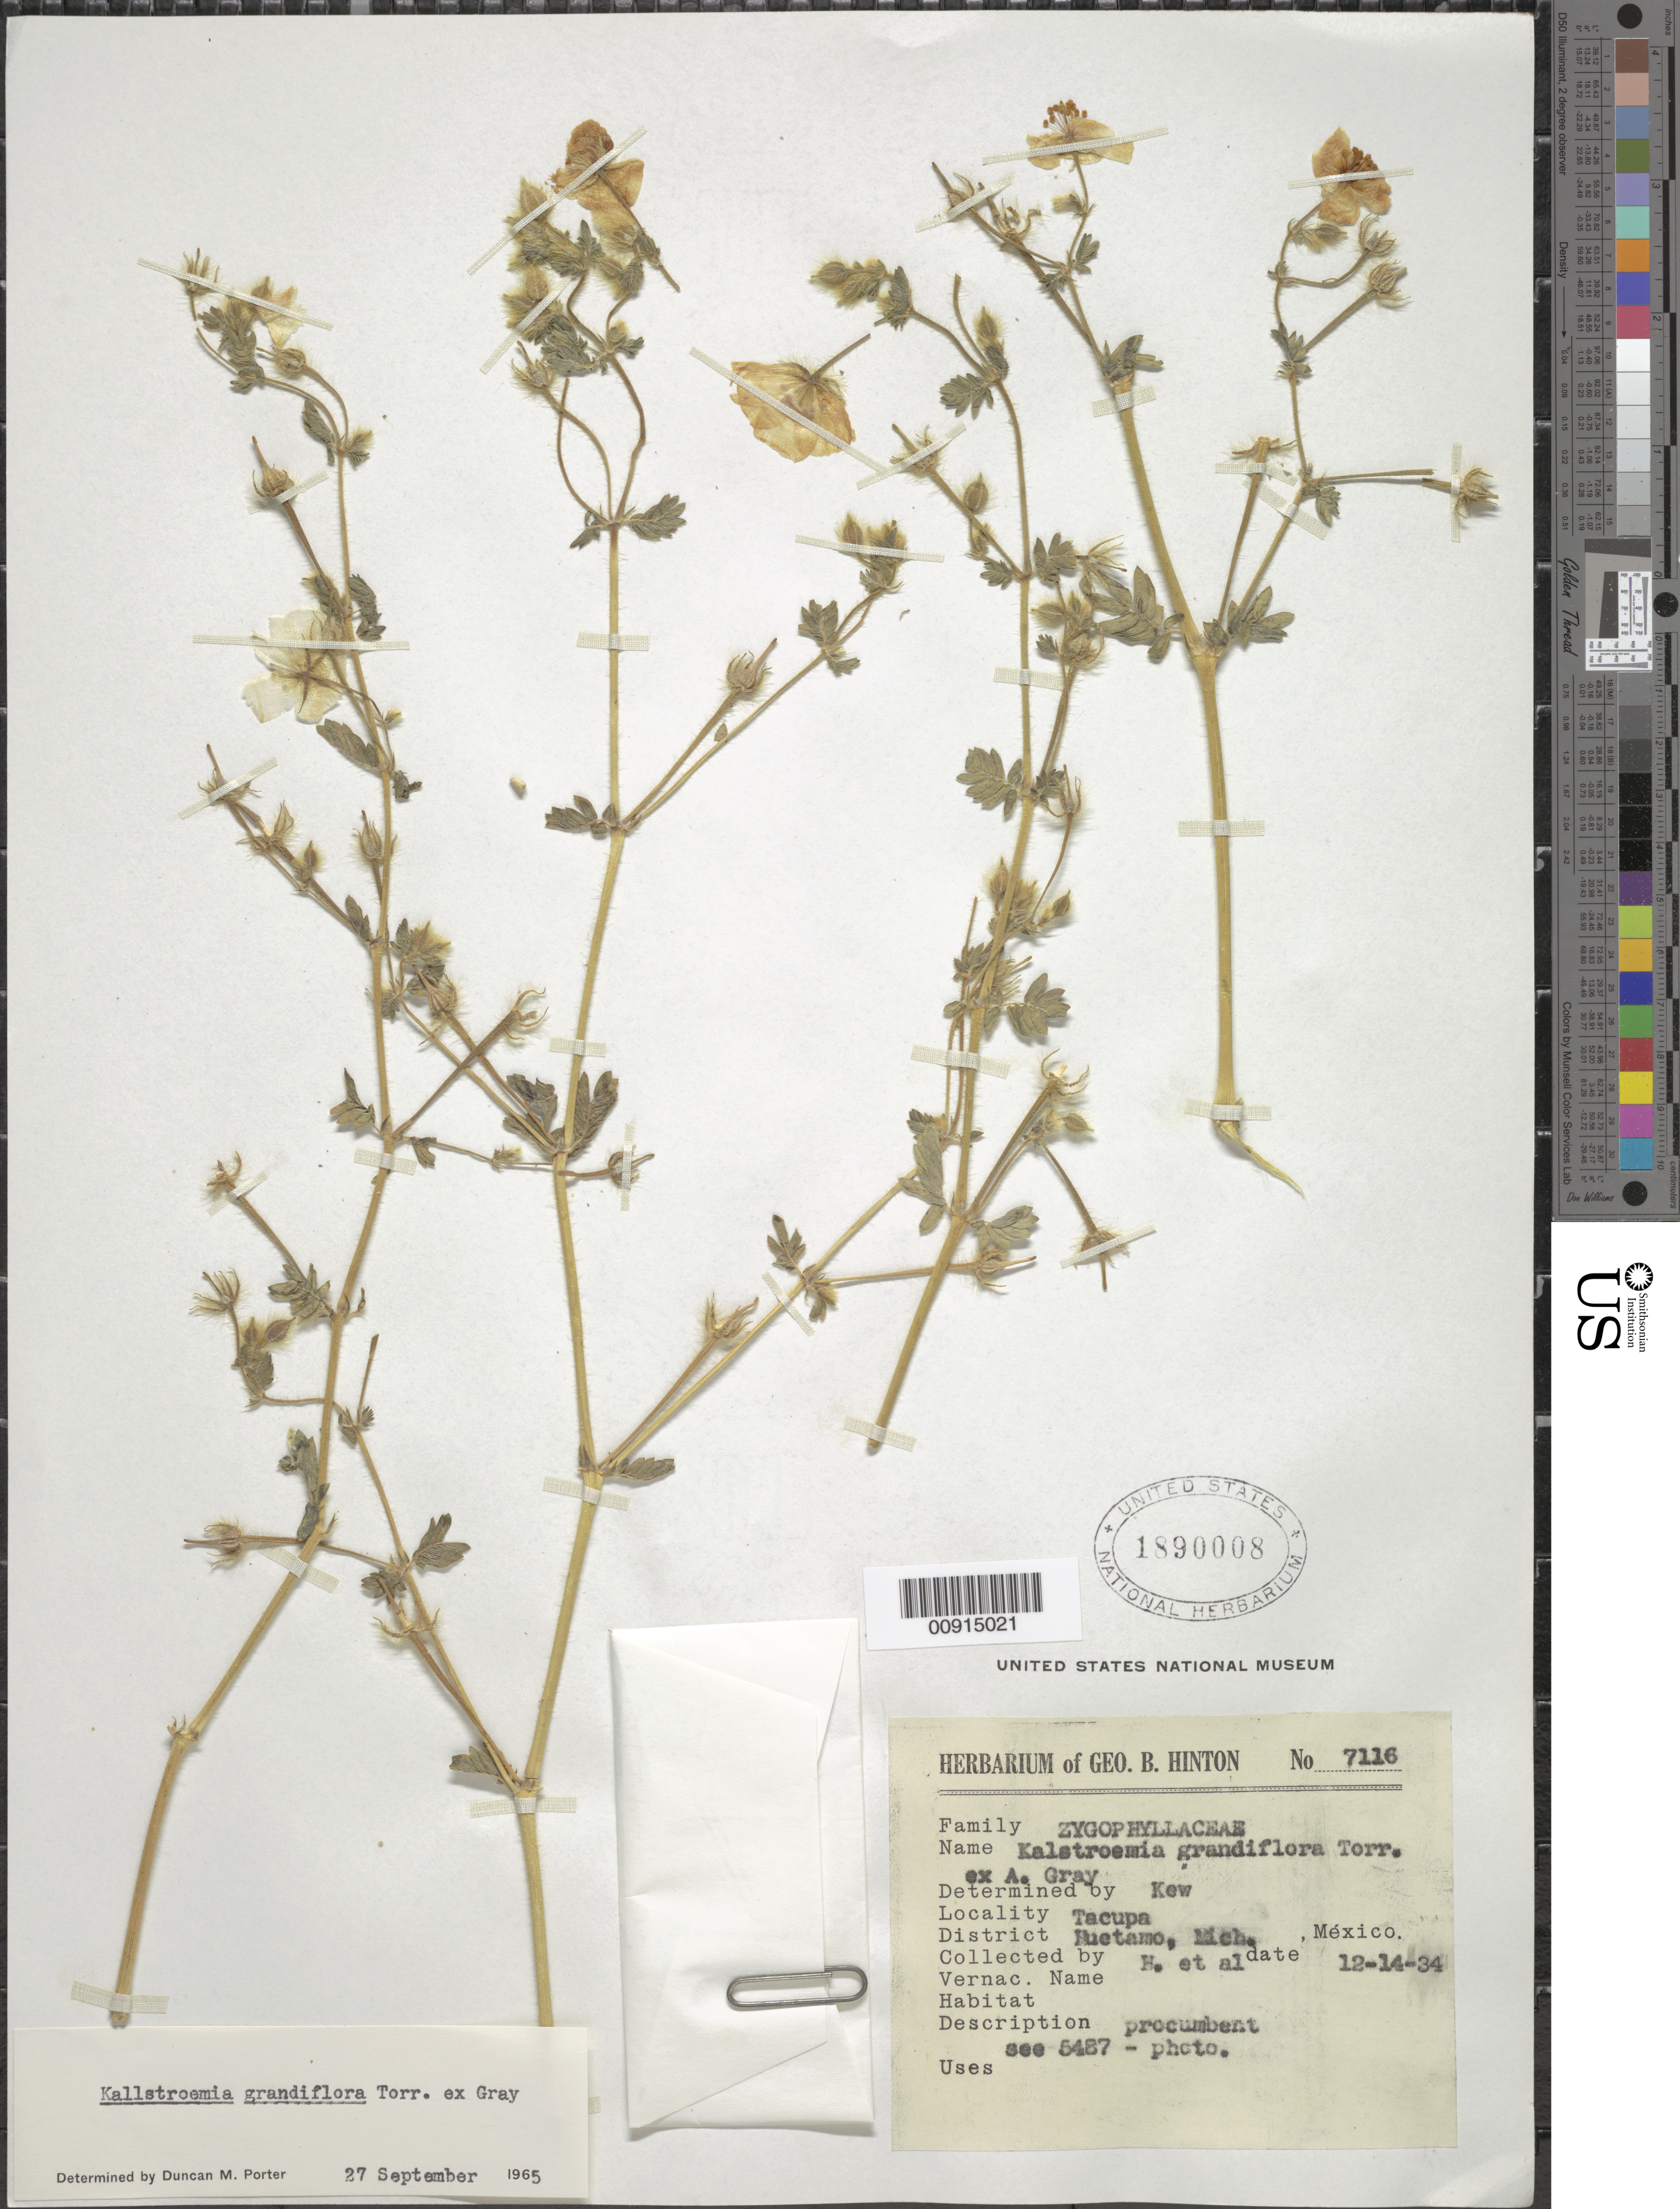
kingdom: Plantae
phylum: Tracheophyta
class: Magnoliopsida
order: Zygophyllales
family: Zygophyllaceae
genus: Kallstroemia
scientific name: Kallstroemia grandiflora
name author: Torr. ex A. Gray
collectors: G. B. Hinton & et al.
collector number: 7116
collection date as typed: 14 Dec 1934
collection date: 1934-12-14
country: Mexico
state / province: Michoacán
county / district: Huetamo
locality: Tacupa, District Huetamo, Michoacán.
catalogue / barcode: US 1890008